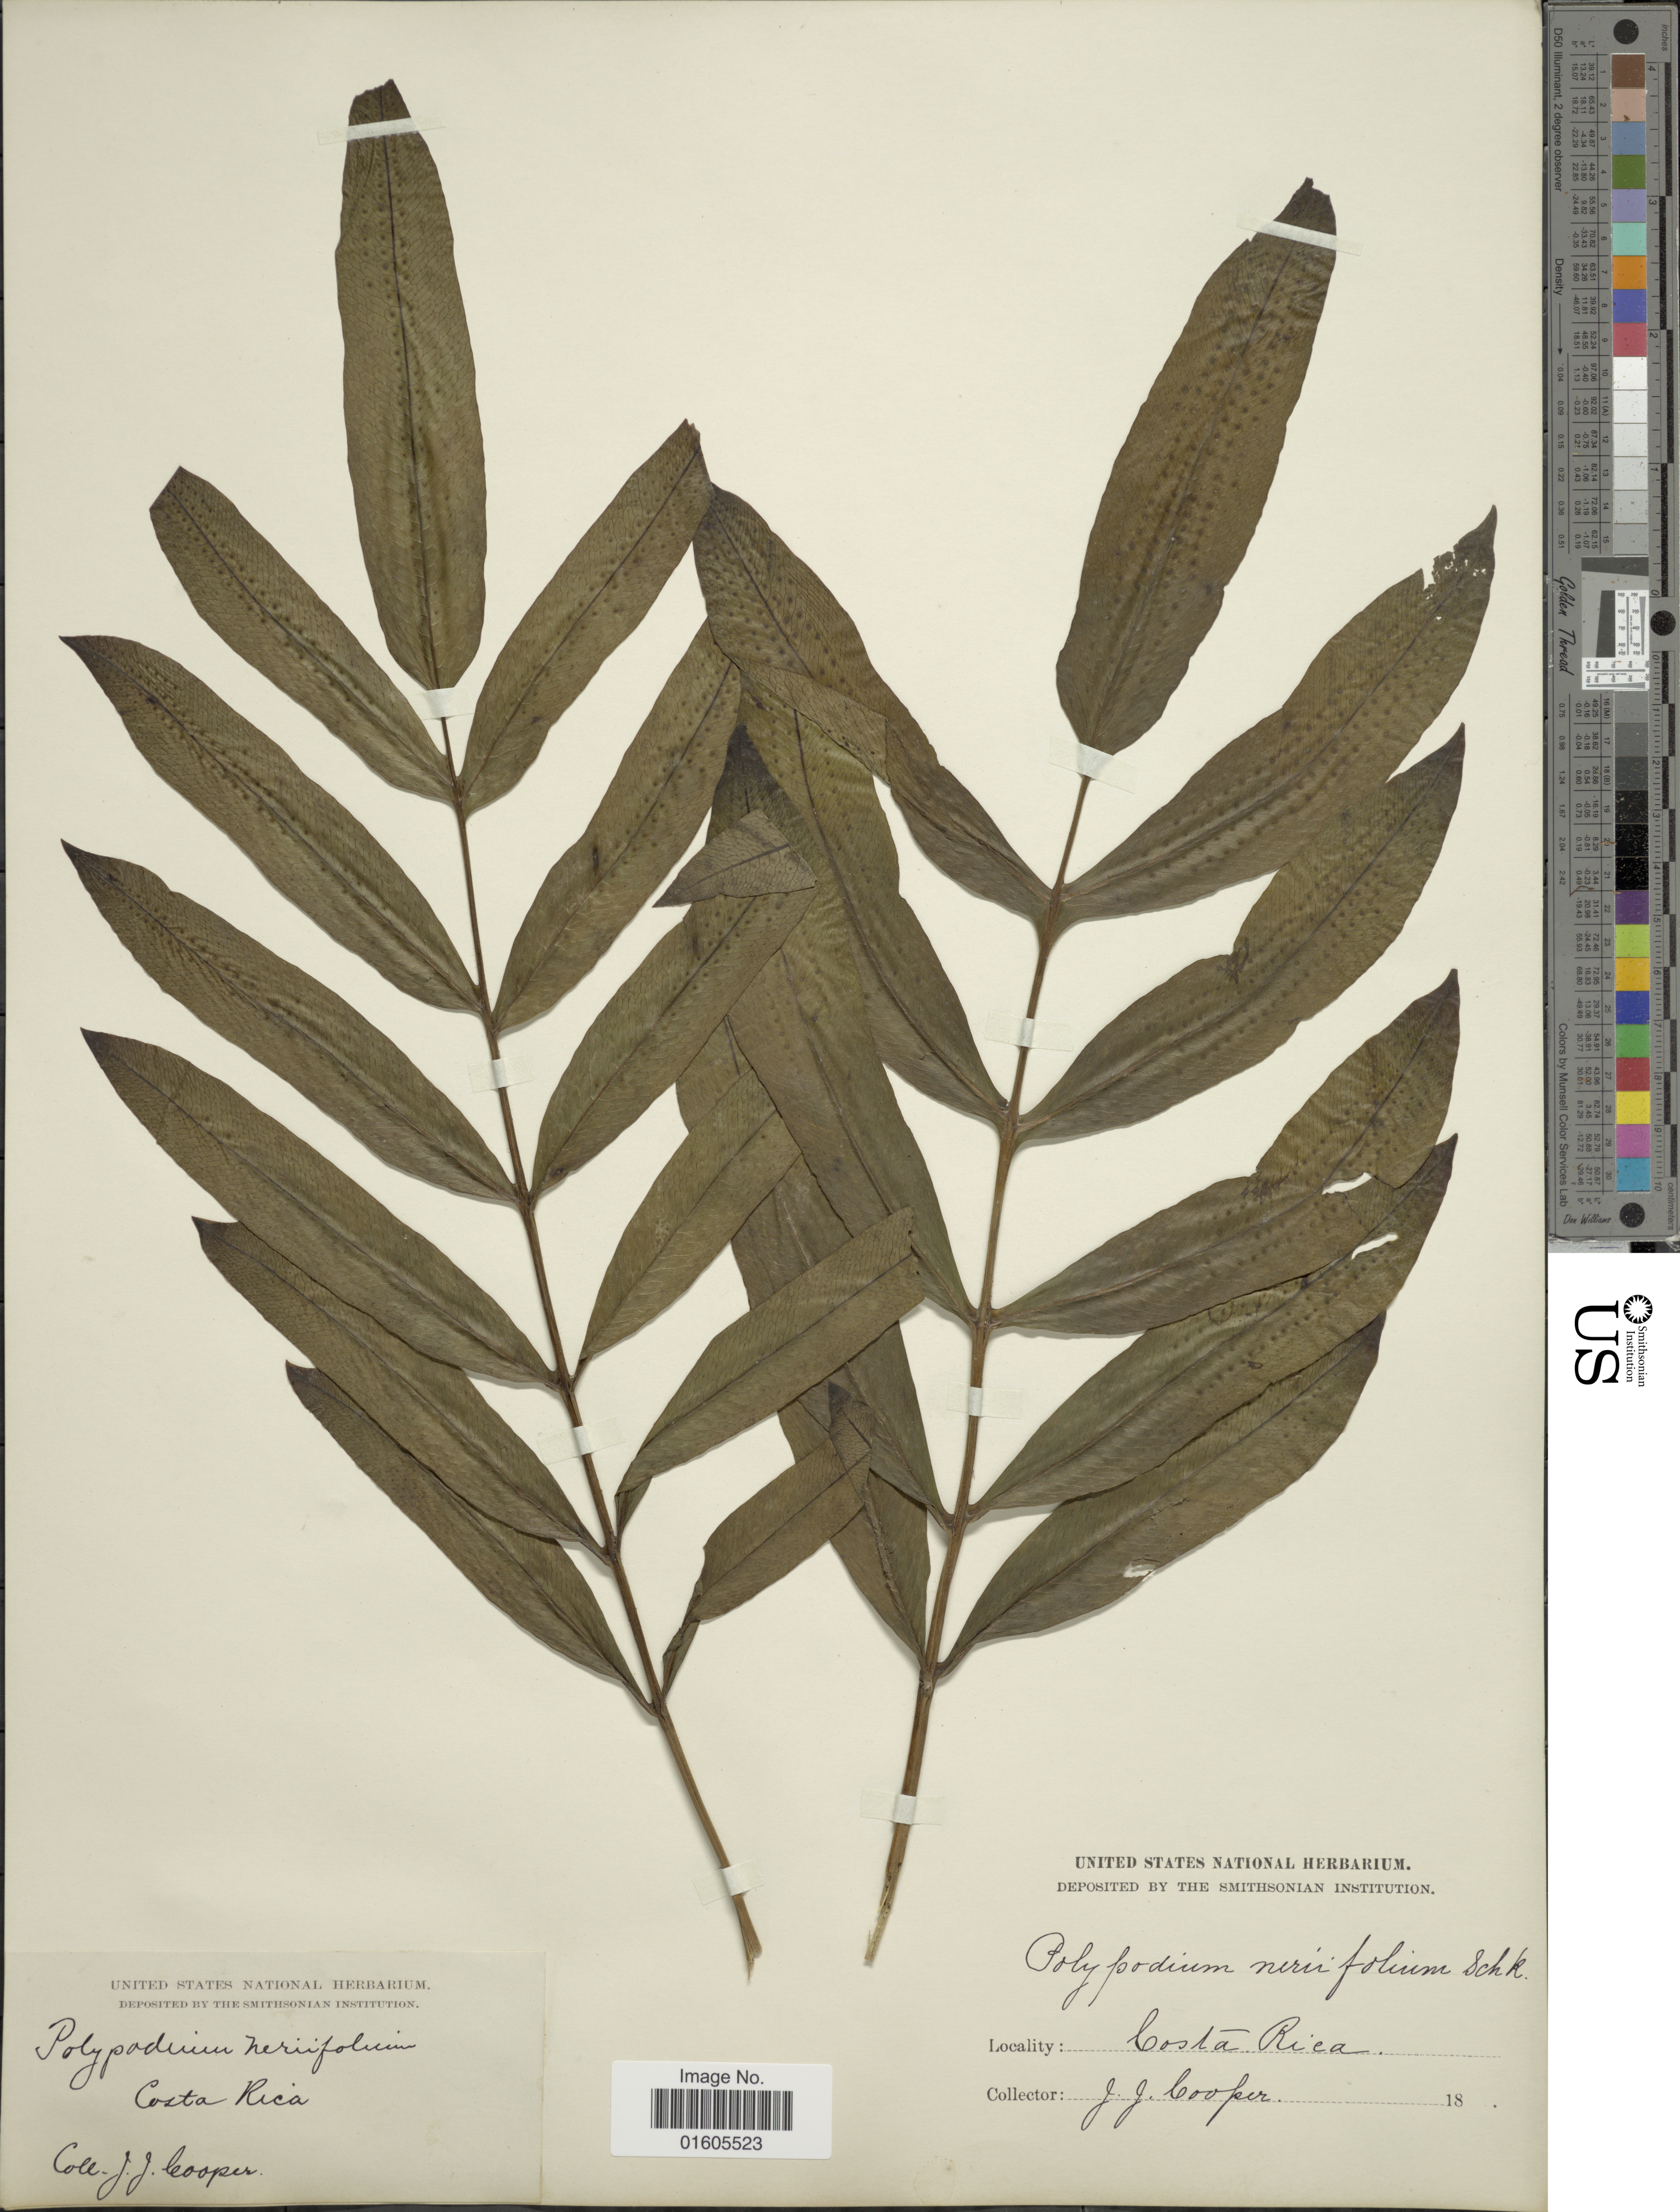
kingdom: Plantae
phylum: Tracheophyta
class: Polypodiopsida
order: Polypodiales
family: Polypodiaceae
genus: Serpocaulon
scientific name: Serpocaulon triseriale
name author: (Sw.) A.R. Sm.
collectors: J. J. Cooper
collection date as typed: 18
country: Costa Rica